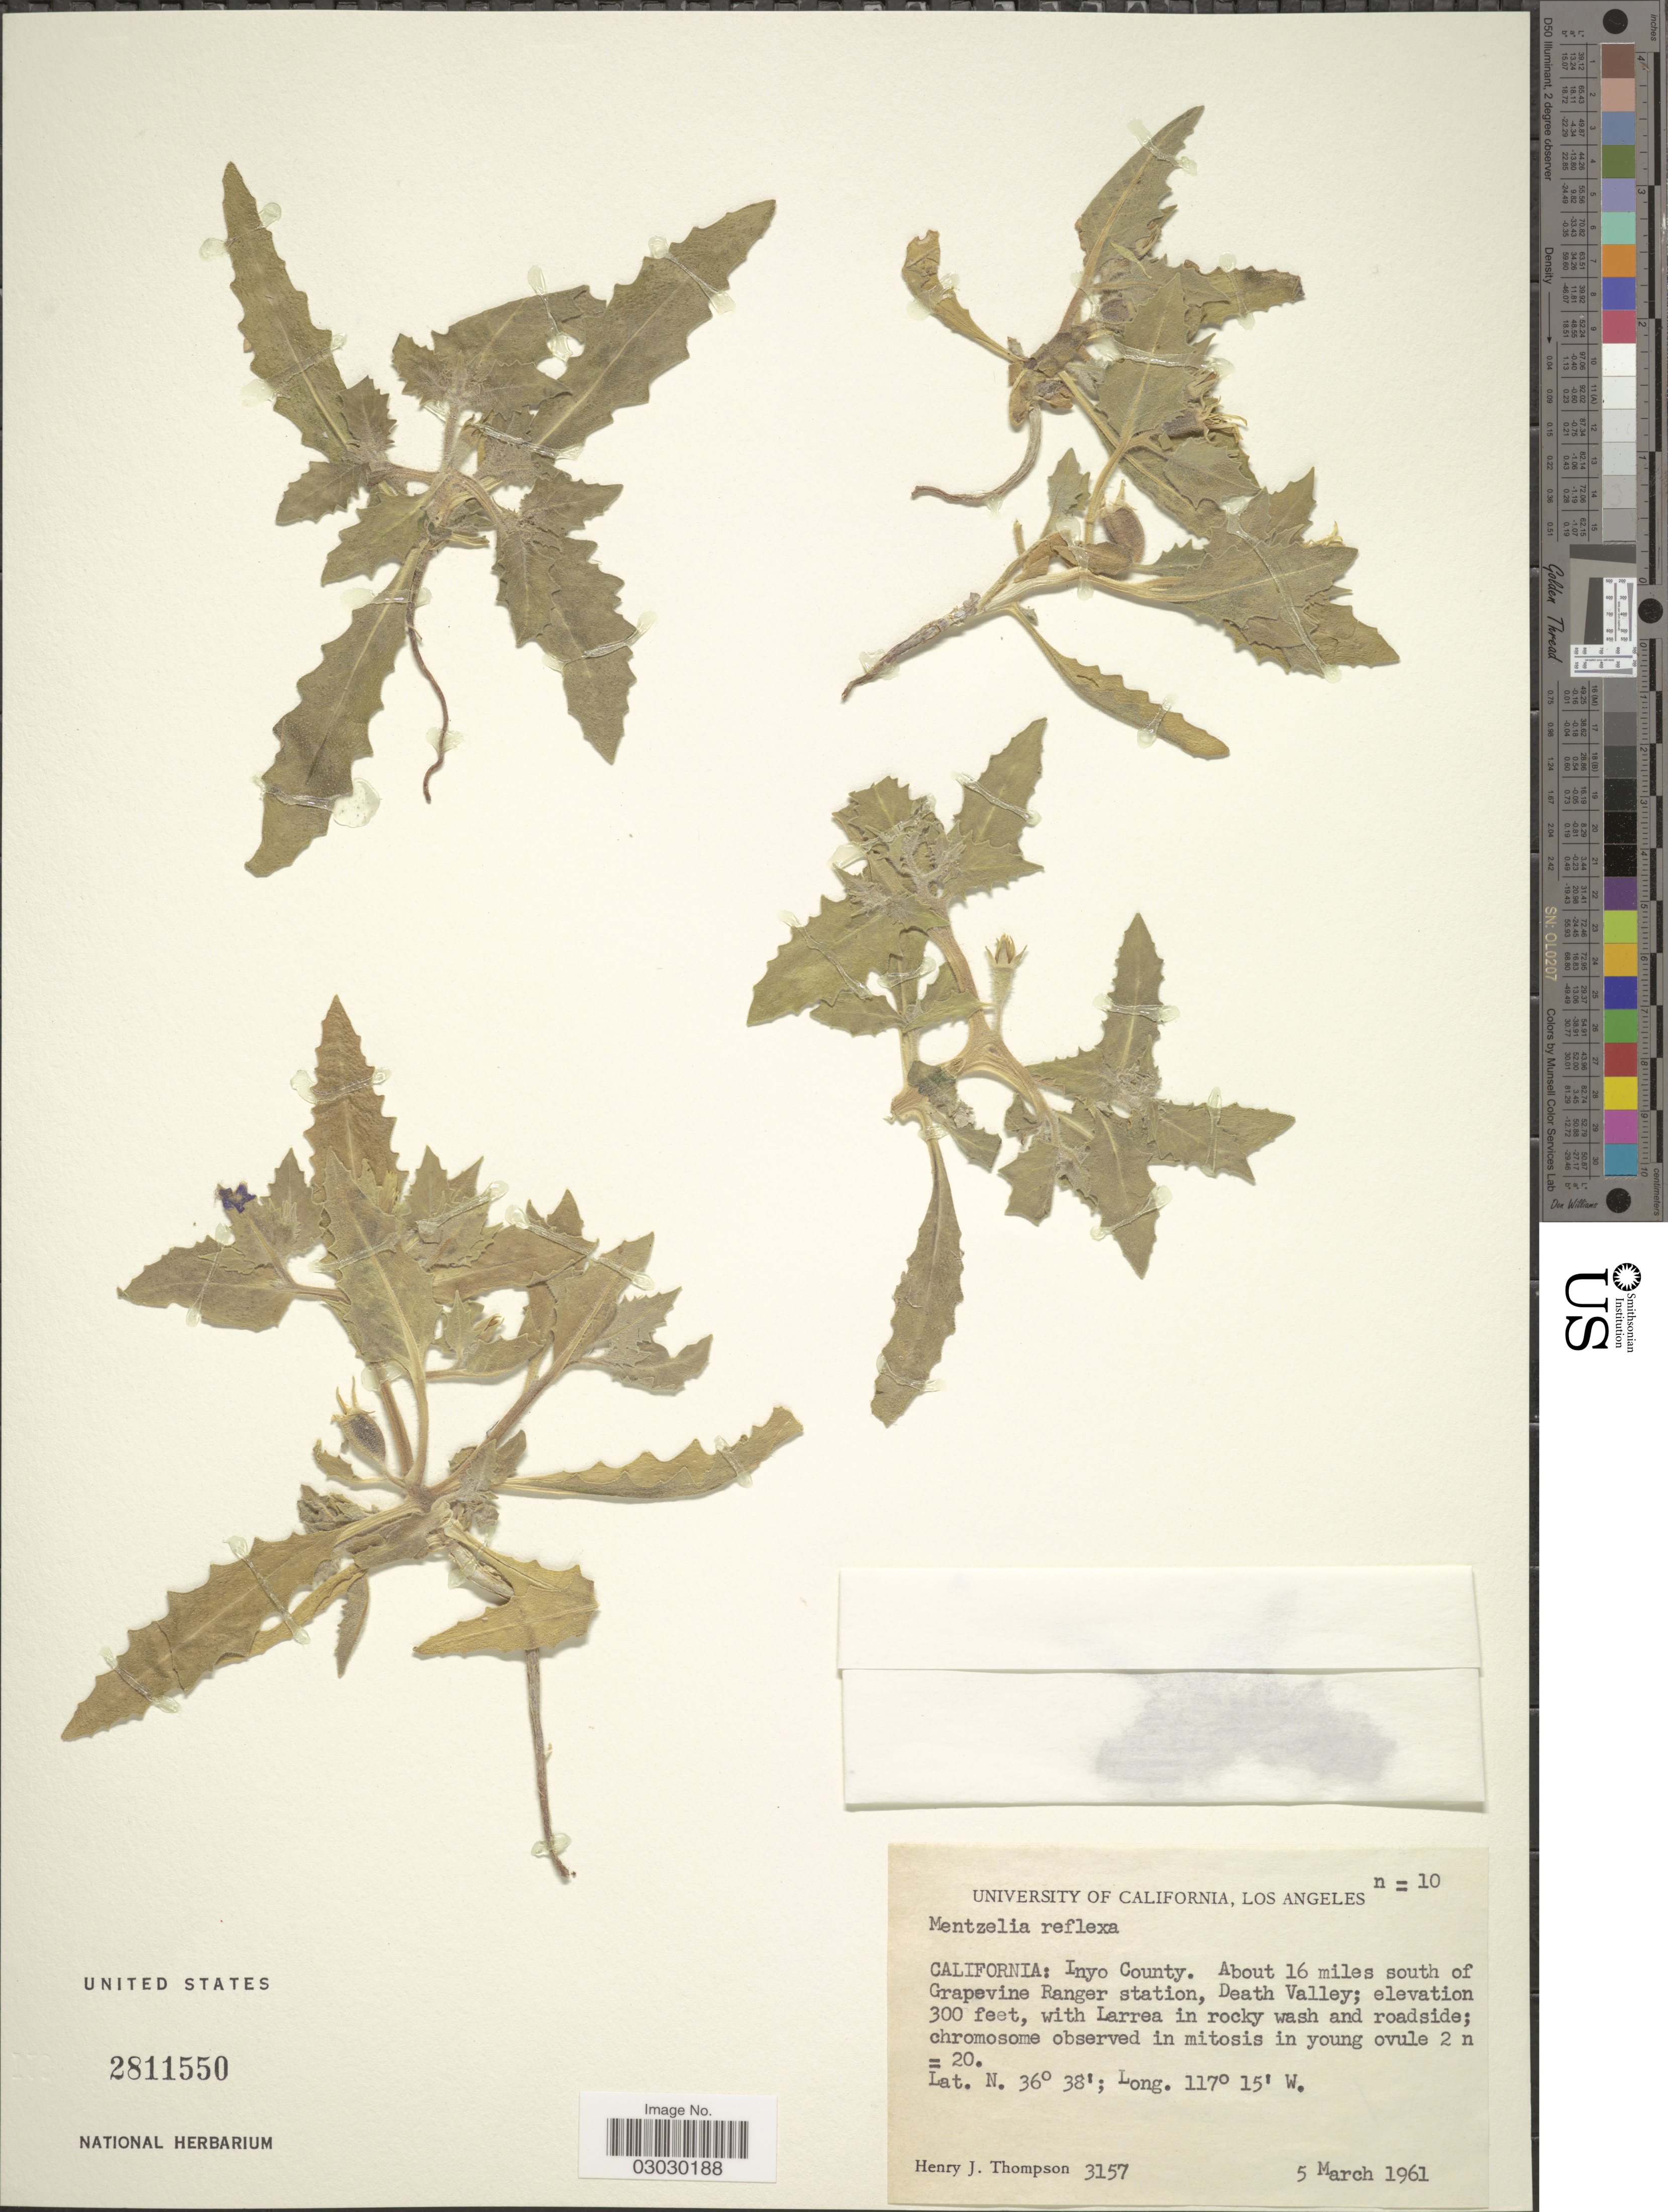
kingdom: Plantae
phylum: Tracheophyta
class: Magnoliopsida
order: Cornales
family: Loasaceae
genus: Mentzelia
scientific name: Mentzelia reflexa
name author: Coville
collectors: H. J. Thompson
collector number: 3157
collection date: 1961-03-05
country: United States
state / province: California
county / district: Inyo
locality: Inyo County, About 16 miles south of Grapevine Ranger station, Death Valley.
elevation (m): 91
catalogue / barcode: US 2811550